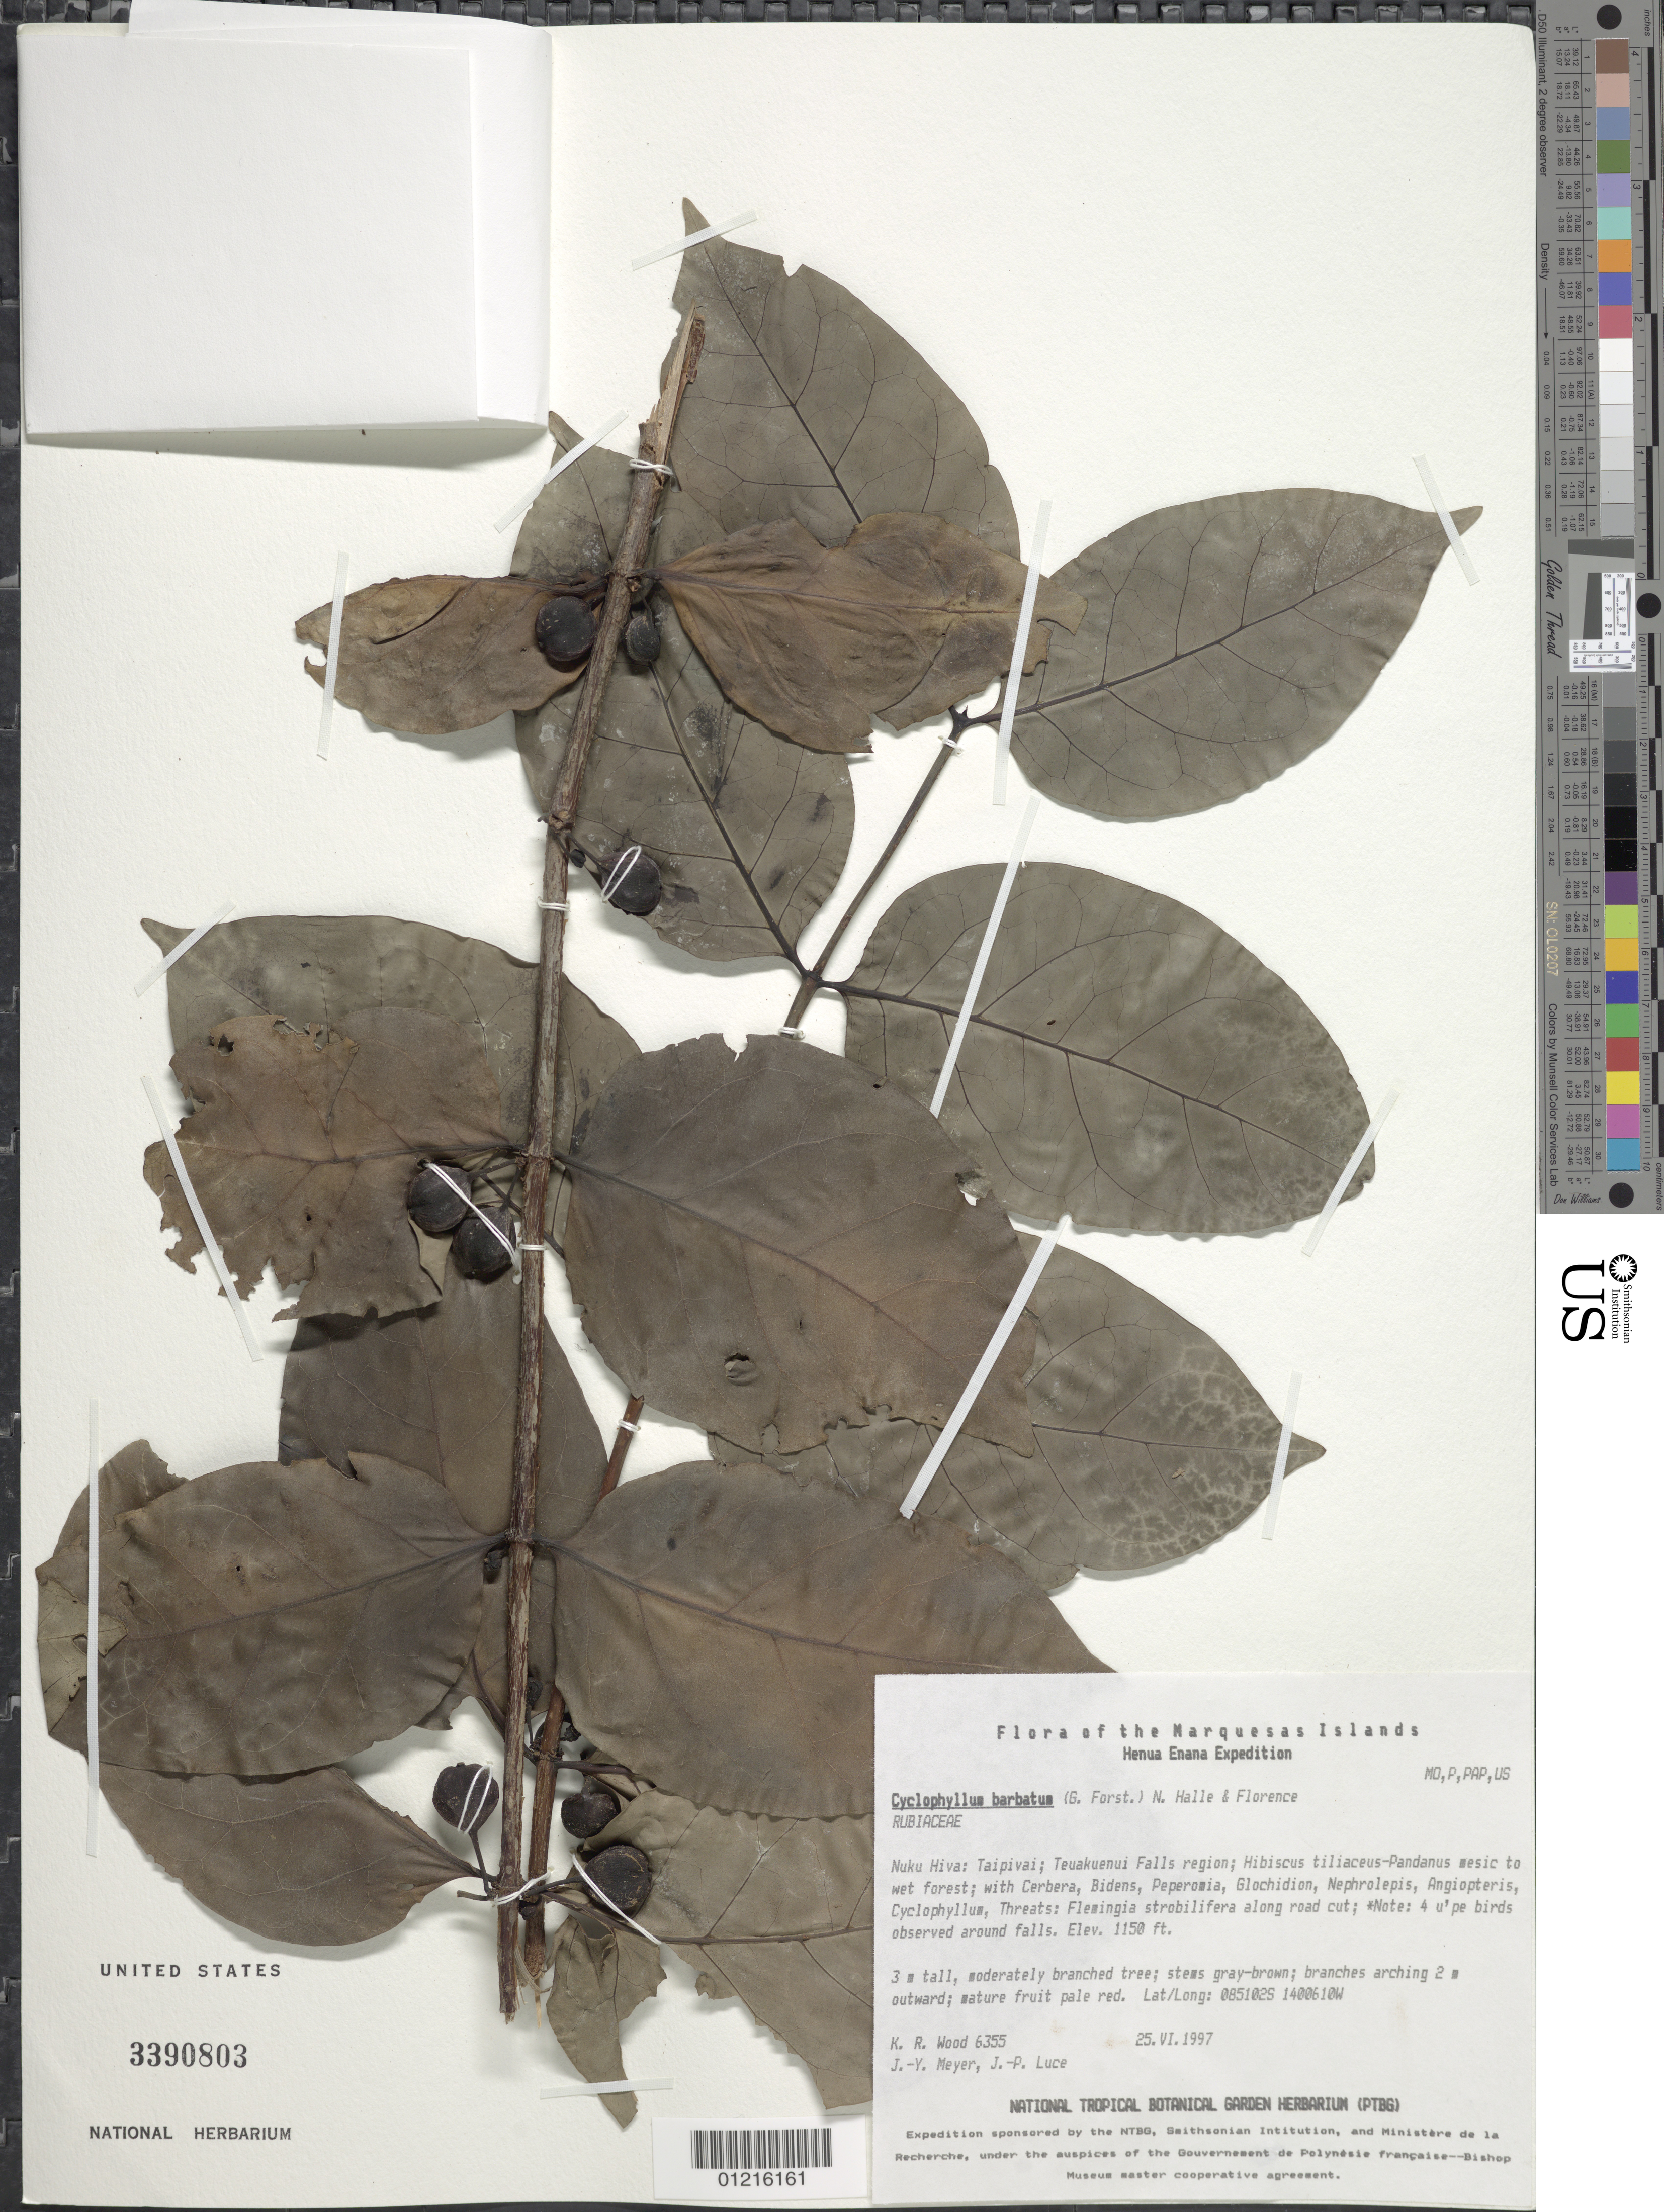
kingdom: Plantae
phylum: Tracheophyta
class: Magnoliopsida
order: Gentianales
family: Rubiaceae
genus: Cyclophyllum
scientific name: Cyclophyllum barbatum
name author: (G. Forst.) N. Hallé & J. Florence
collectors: K. R. Wood, J.-Y. Meyer & J. Luce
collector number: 6355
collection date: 1997-06-25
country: French Polynesia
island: Nuku Hiva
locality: Taipivai, Teuakuenui Falls area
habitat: Hibiscus tiliaceus - Pandanus mesic to wet forest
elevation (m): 351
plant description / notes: Moghania strobilifera observed along road cut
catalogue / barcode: US 3390803